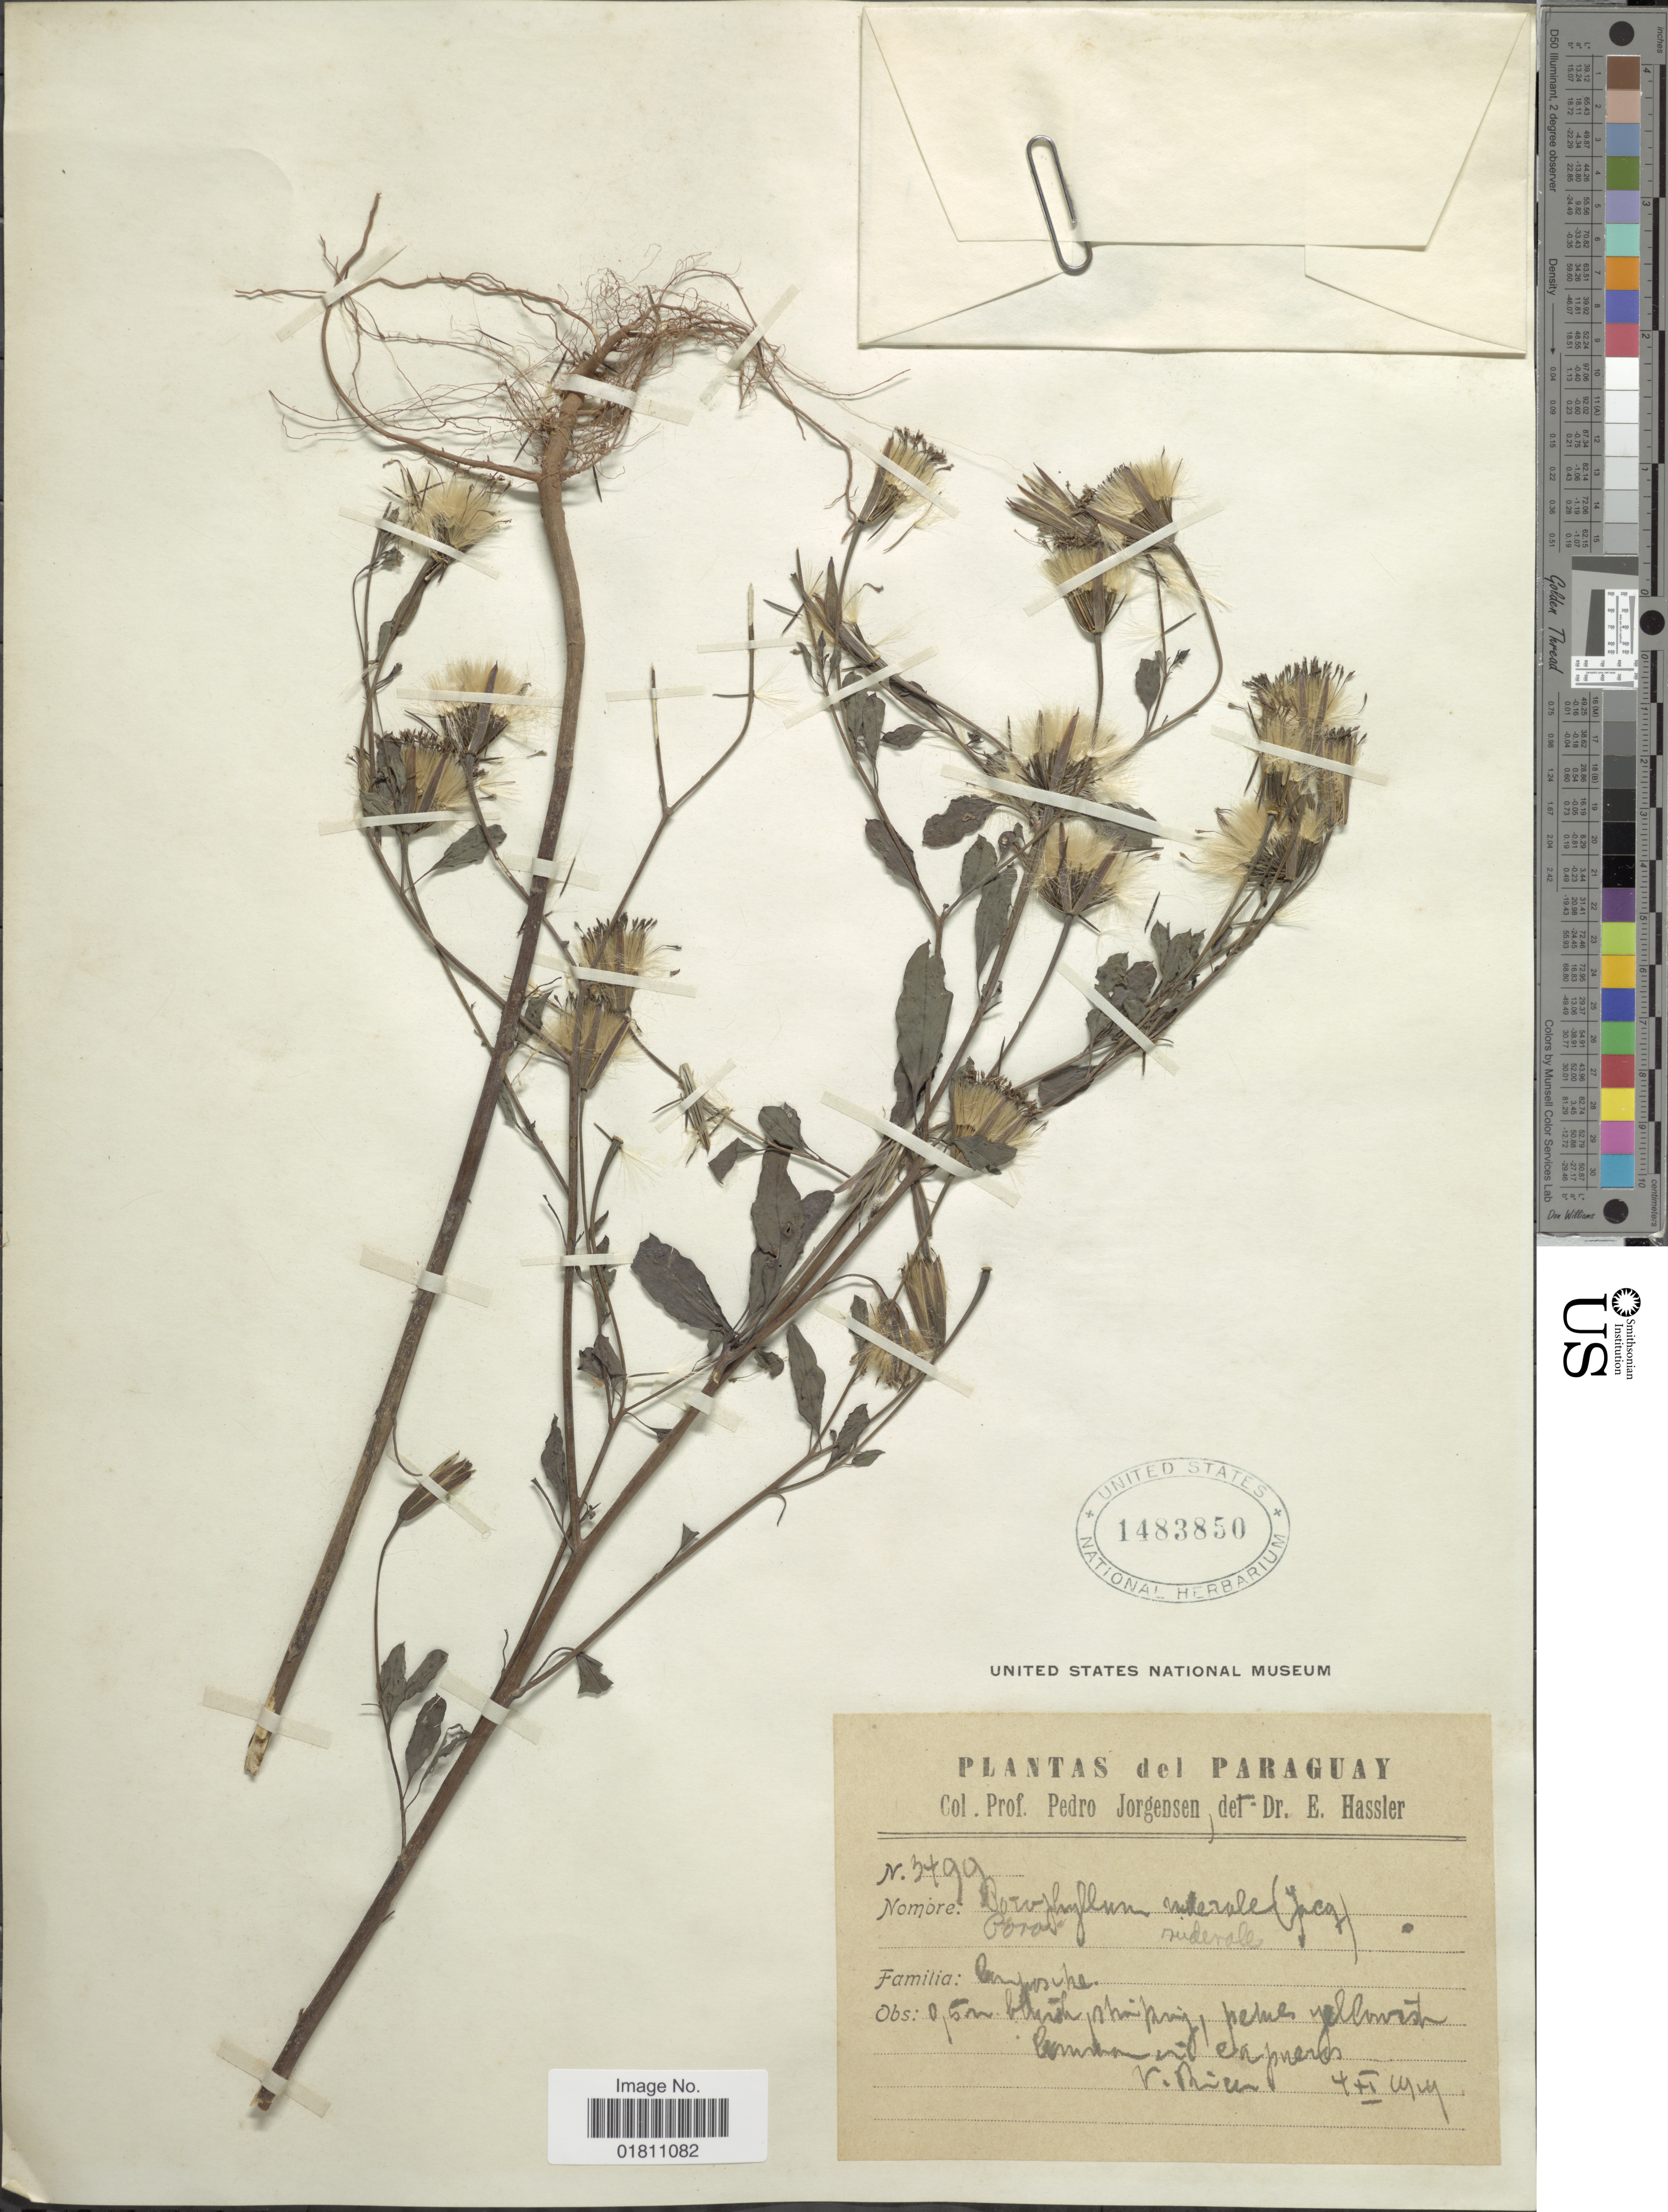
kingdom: Plantae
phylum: Tracheophyta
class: Magnoliopsida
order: Asterales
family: Asteraceae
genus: Porophyllum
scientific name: Porophyllum ruderale subsp. macrocephalum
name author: (DC.) R.R. Johnson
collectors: P. Jörgensen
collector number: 3499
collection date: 1919-11-04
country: Paraguay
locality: V. Rich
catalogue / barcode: US 1483850